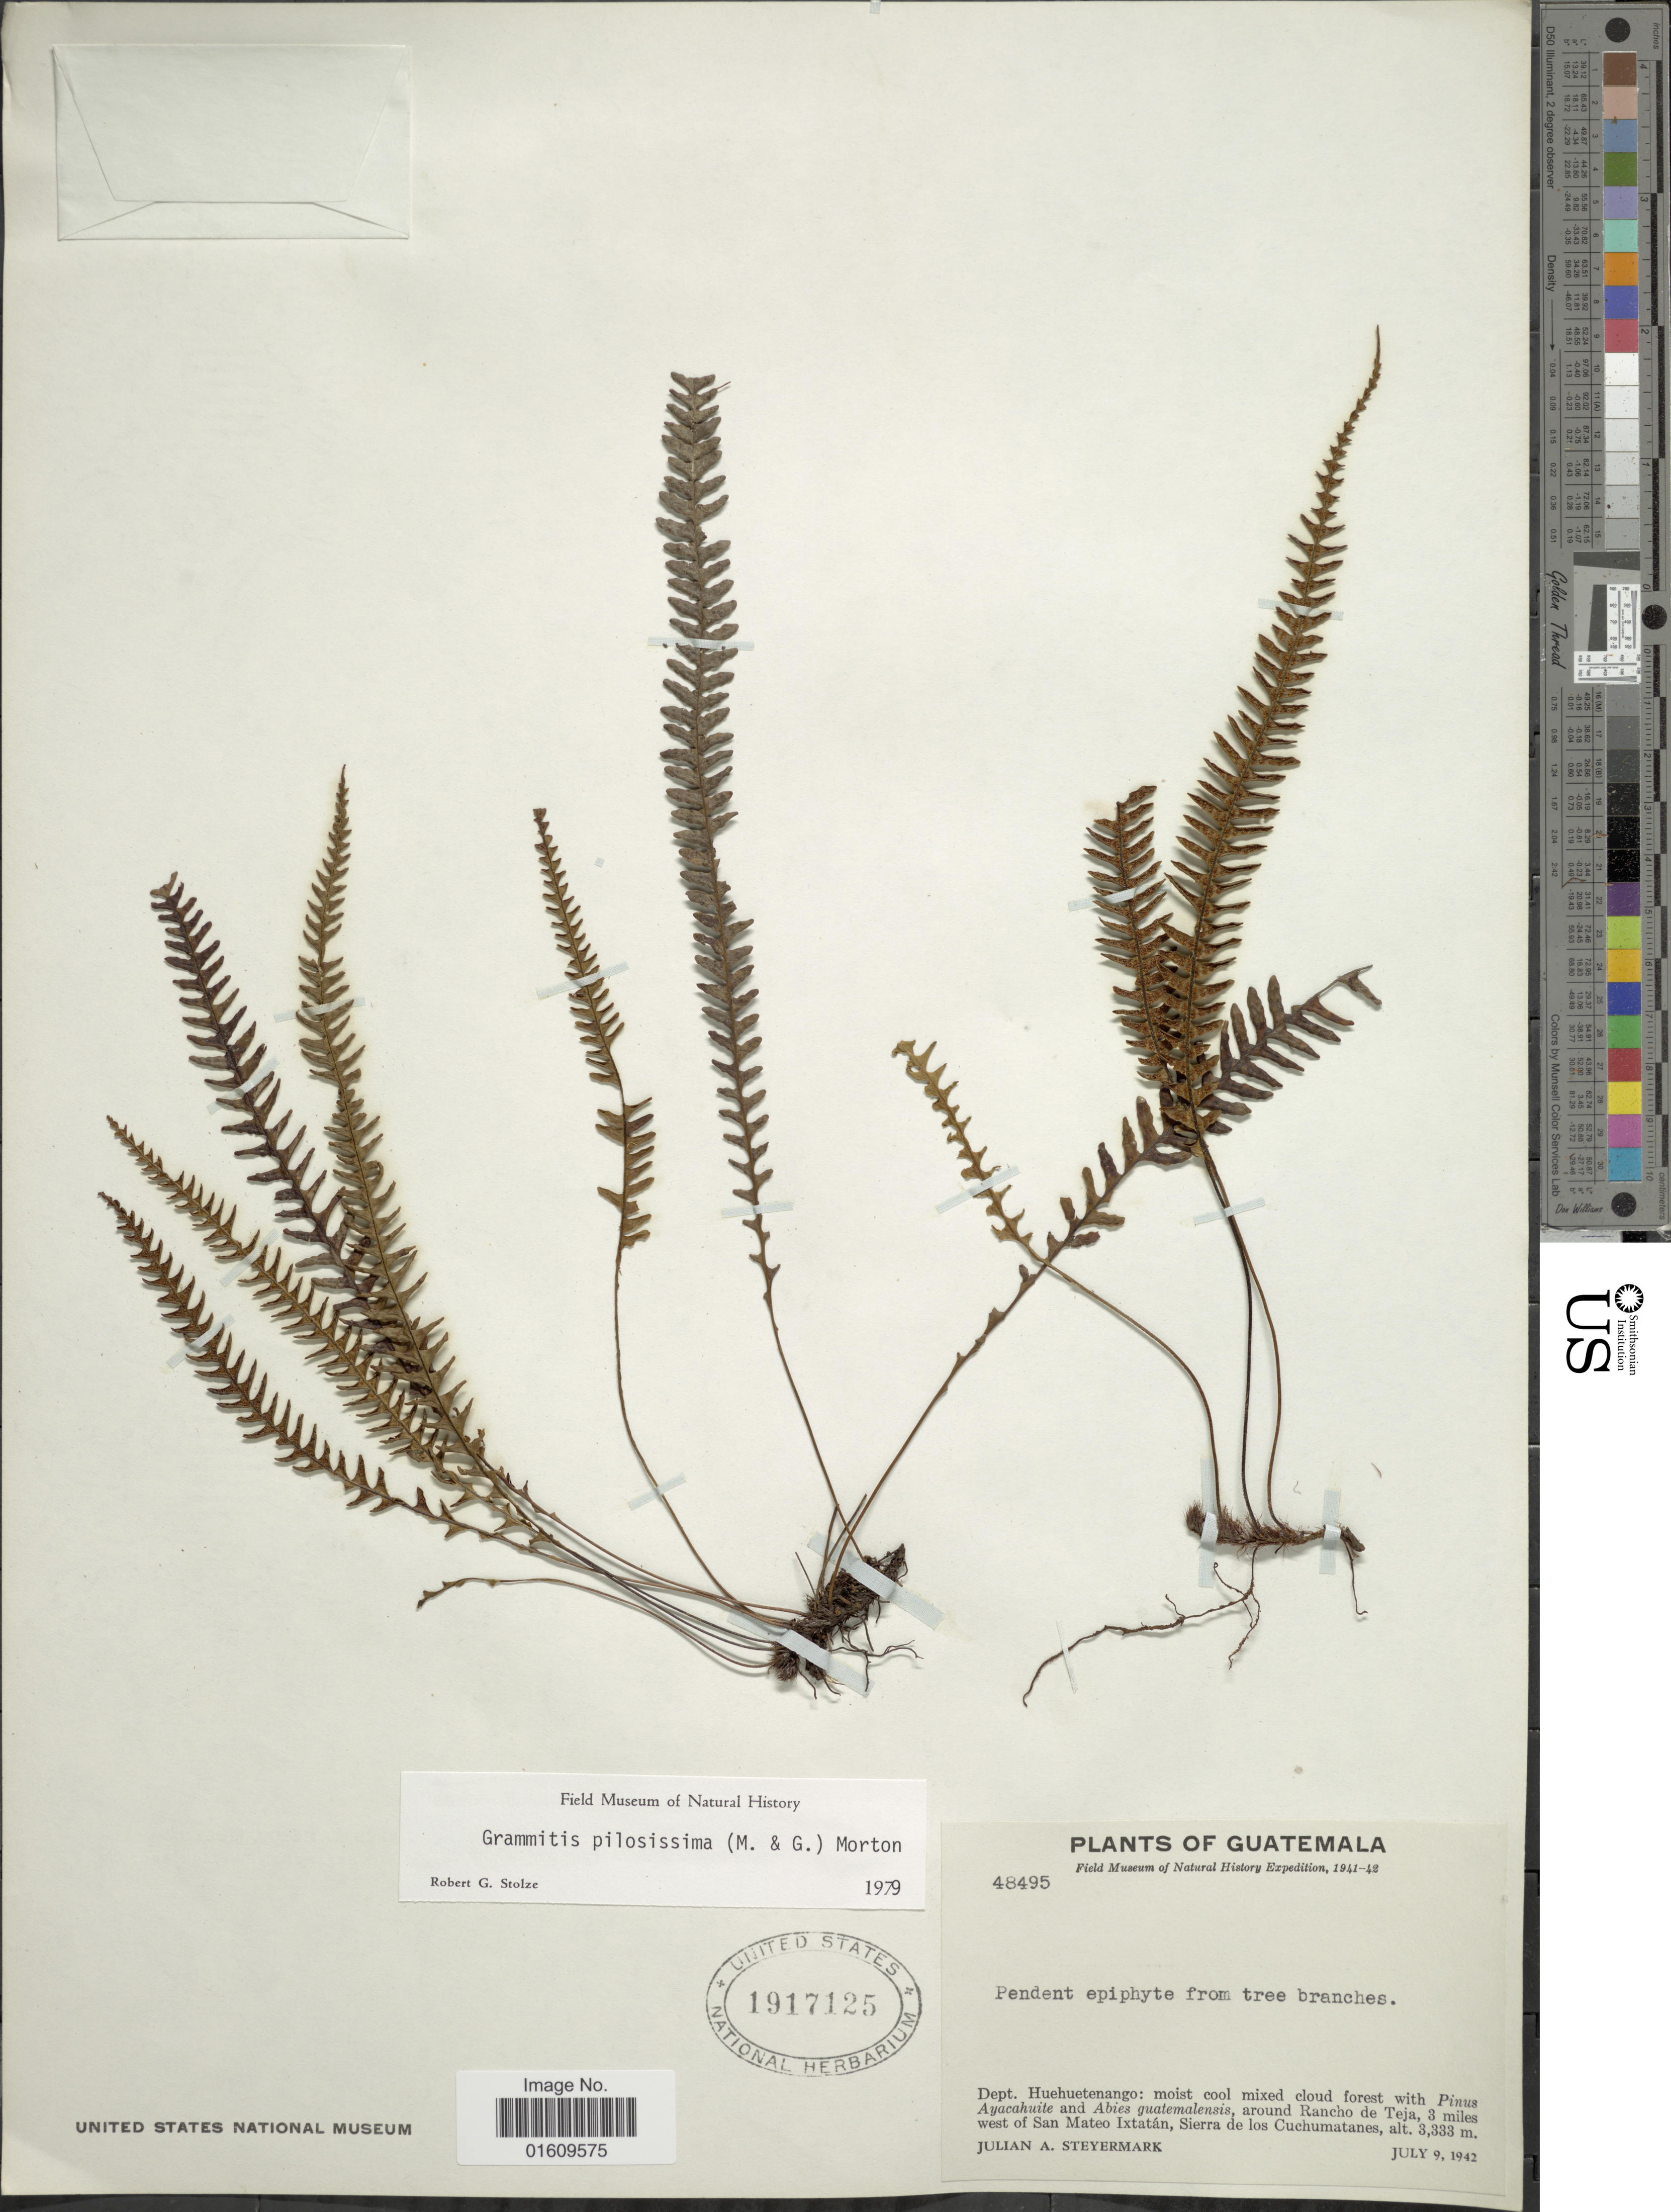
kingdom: Plantae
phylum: Tracheophyta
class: Polypodiopsida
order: Polypodiales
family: Polypodiaceae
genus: Melpomene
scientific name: Melpomene pilosissima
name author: (M. Martens & Galeotti) A.R. Sm. & R.C. Moran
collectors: J. Steyermark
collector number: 48495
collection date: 1942-07-09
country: Guatemala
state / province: Huehuetenango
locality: Dept. Huehueteanango: Moist cool mixed cloud forest with Pinus Ayacahuite and Abies Ixtatan, Sierra de los Cuchumatanes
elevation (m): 3333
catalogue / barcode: US 1917125